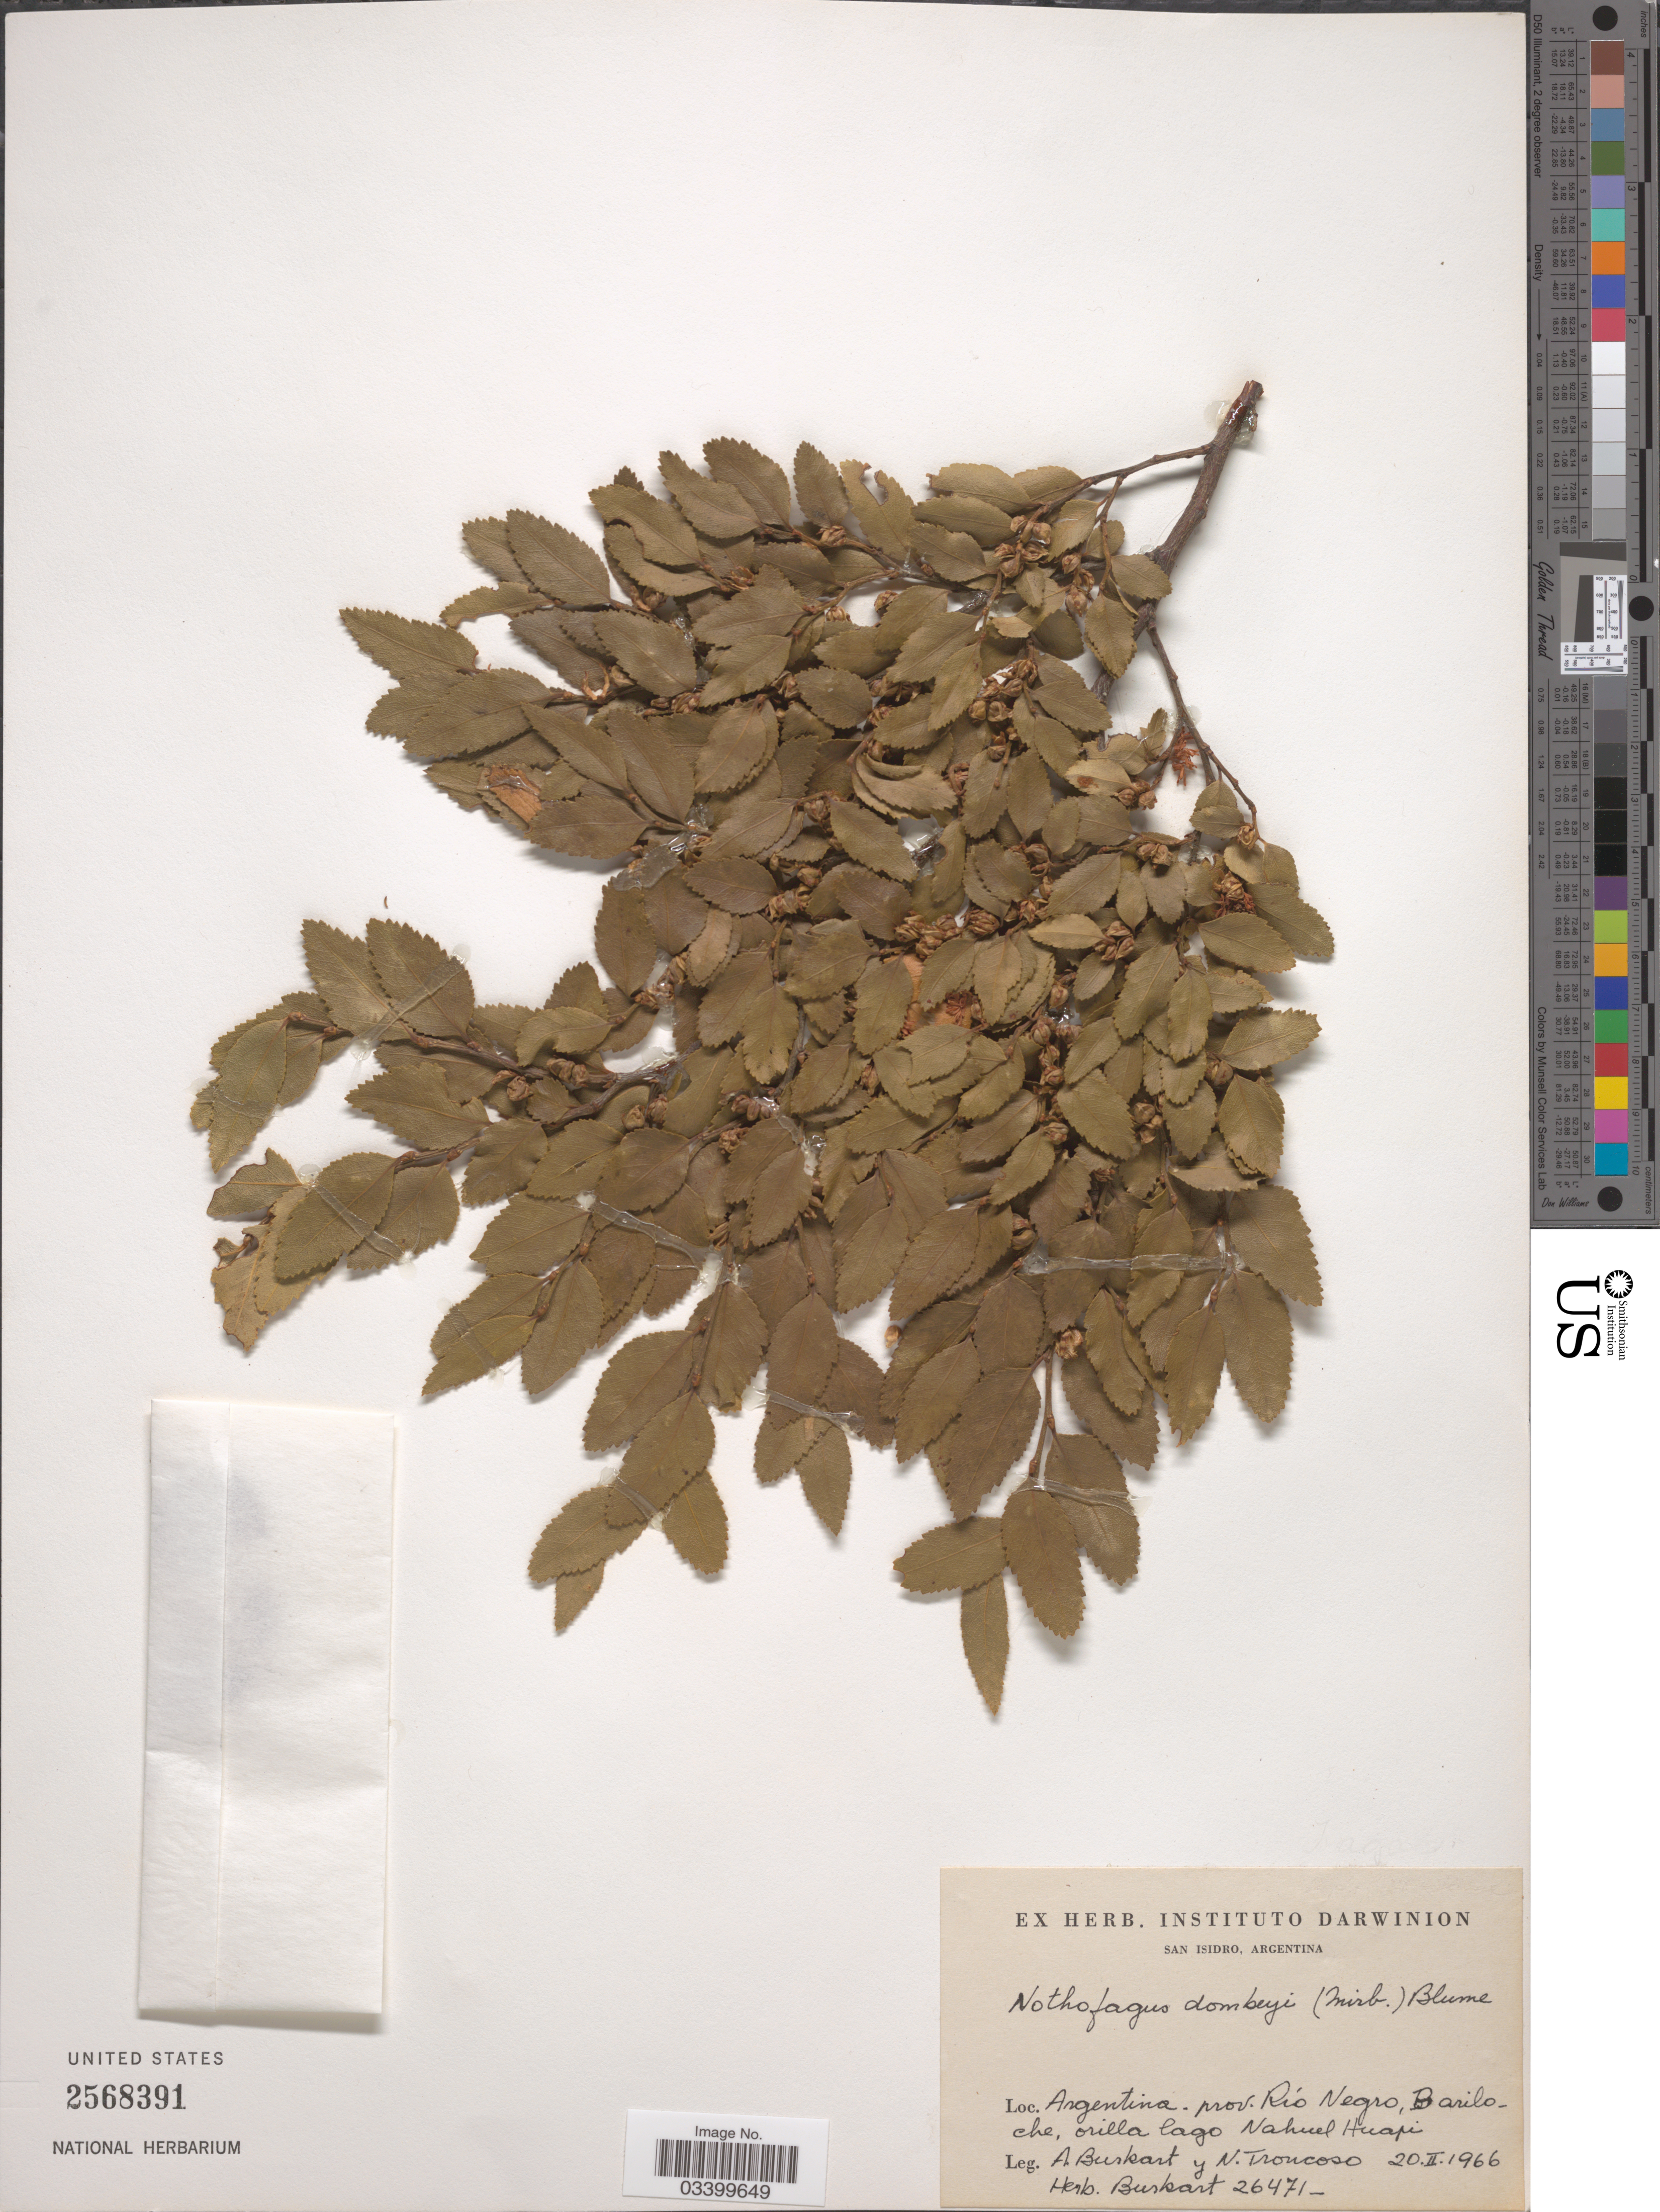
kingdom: Plantae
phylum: Tracheophyta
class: Magnoliopsida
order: Fagales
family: Nothofagaceae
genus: Nothofagus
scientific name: Nothofagus dombeyi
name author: (Mirb.) Oerst.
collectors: A. E. Burkart & N. Troncoso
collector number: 26471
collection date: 1966-02-20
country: Argentina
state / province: Rio Negro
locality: Bariloche, orilla lago Nahuel Huapi.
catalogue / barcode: US 2568391